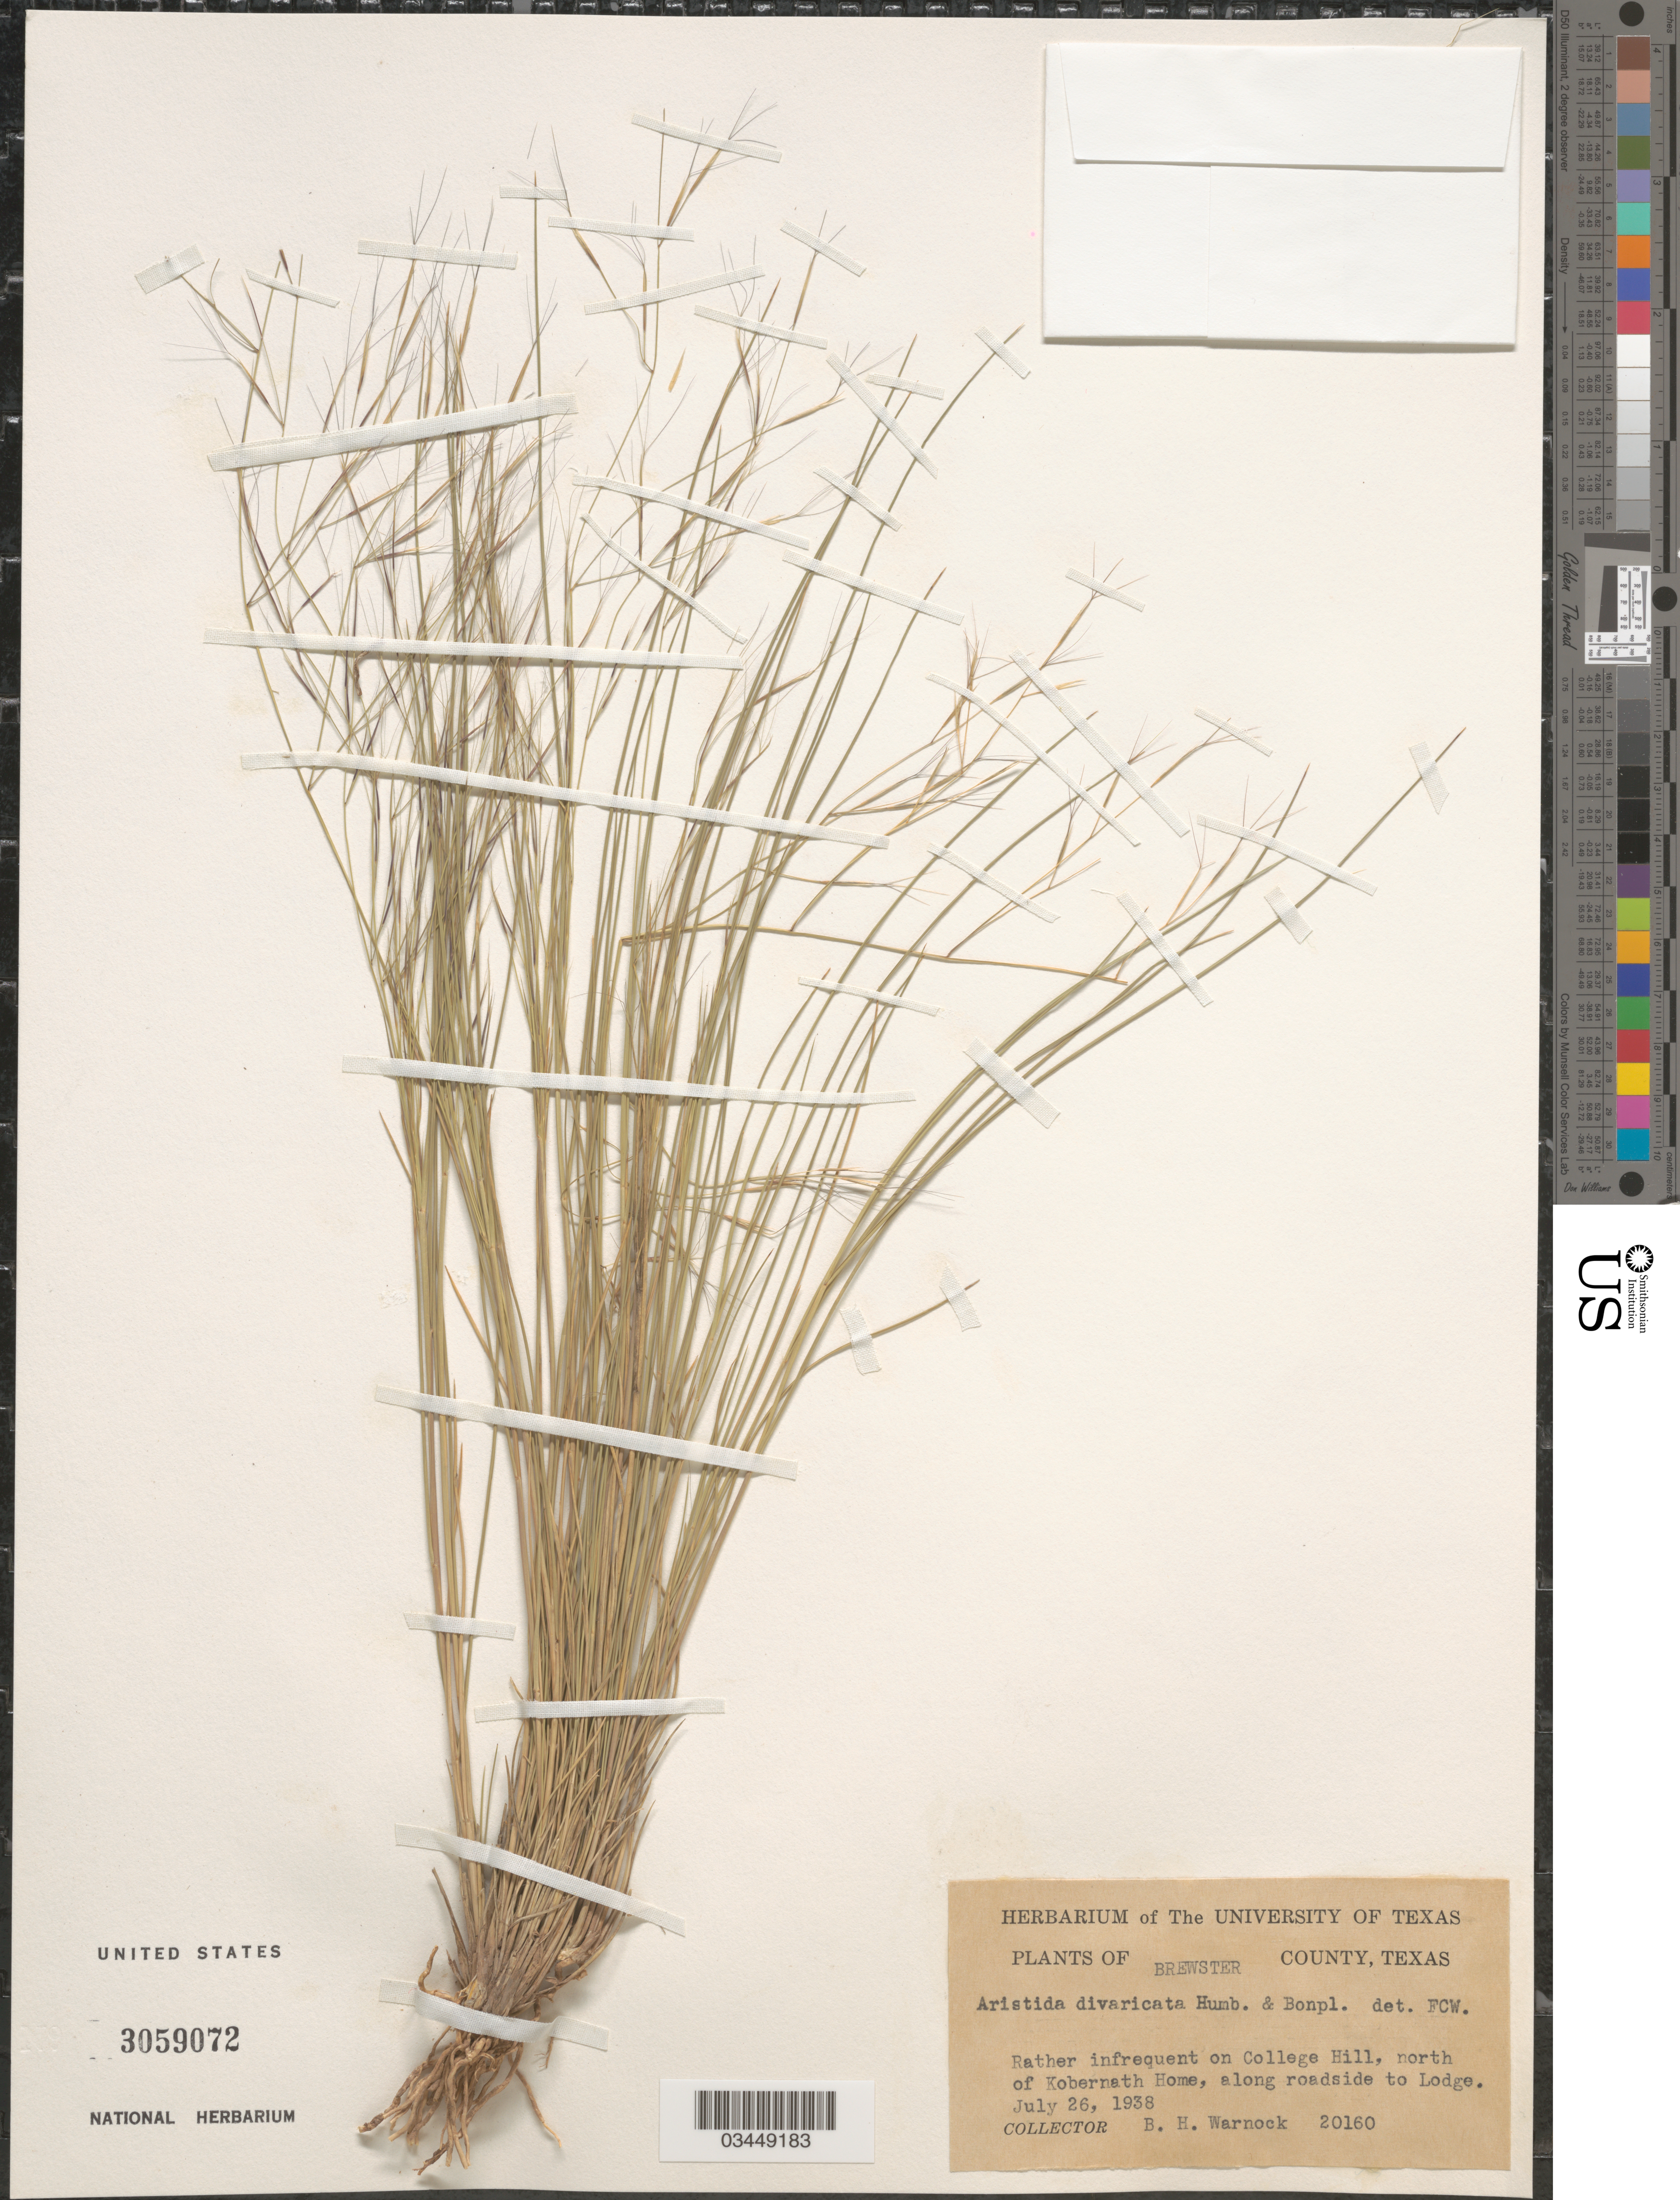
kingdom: Plantae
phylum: Tracheophyta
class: Liliopsida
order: Poales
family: Poaceae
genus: Aristida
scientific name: Aristida divaricata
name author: Humb. & Bonpl. ex Willd.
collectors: B. H. Warnock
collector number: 20160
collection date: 1938-07-26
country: United States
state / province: Texas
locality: Brewster County. Rather infrequent on College Hill, north of Kobernath Home, along roadside to Lodge.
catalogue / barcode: US 3059072